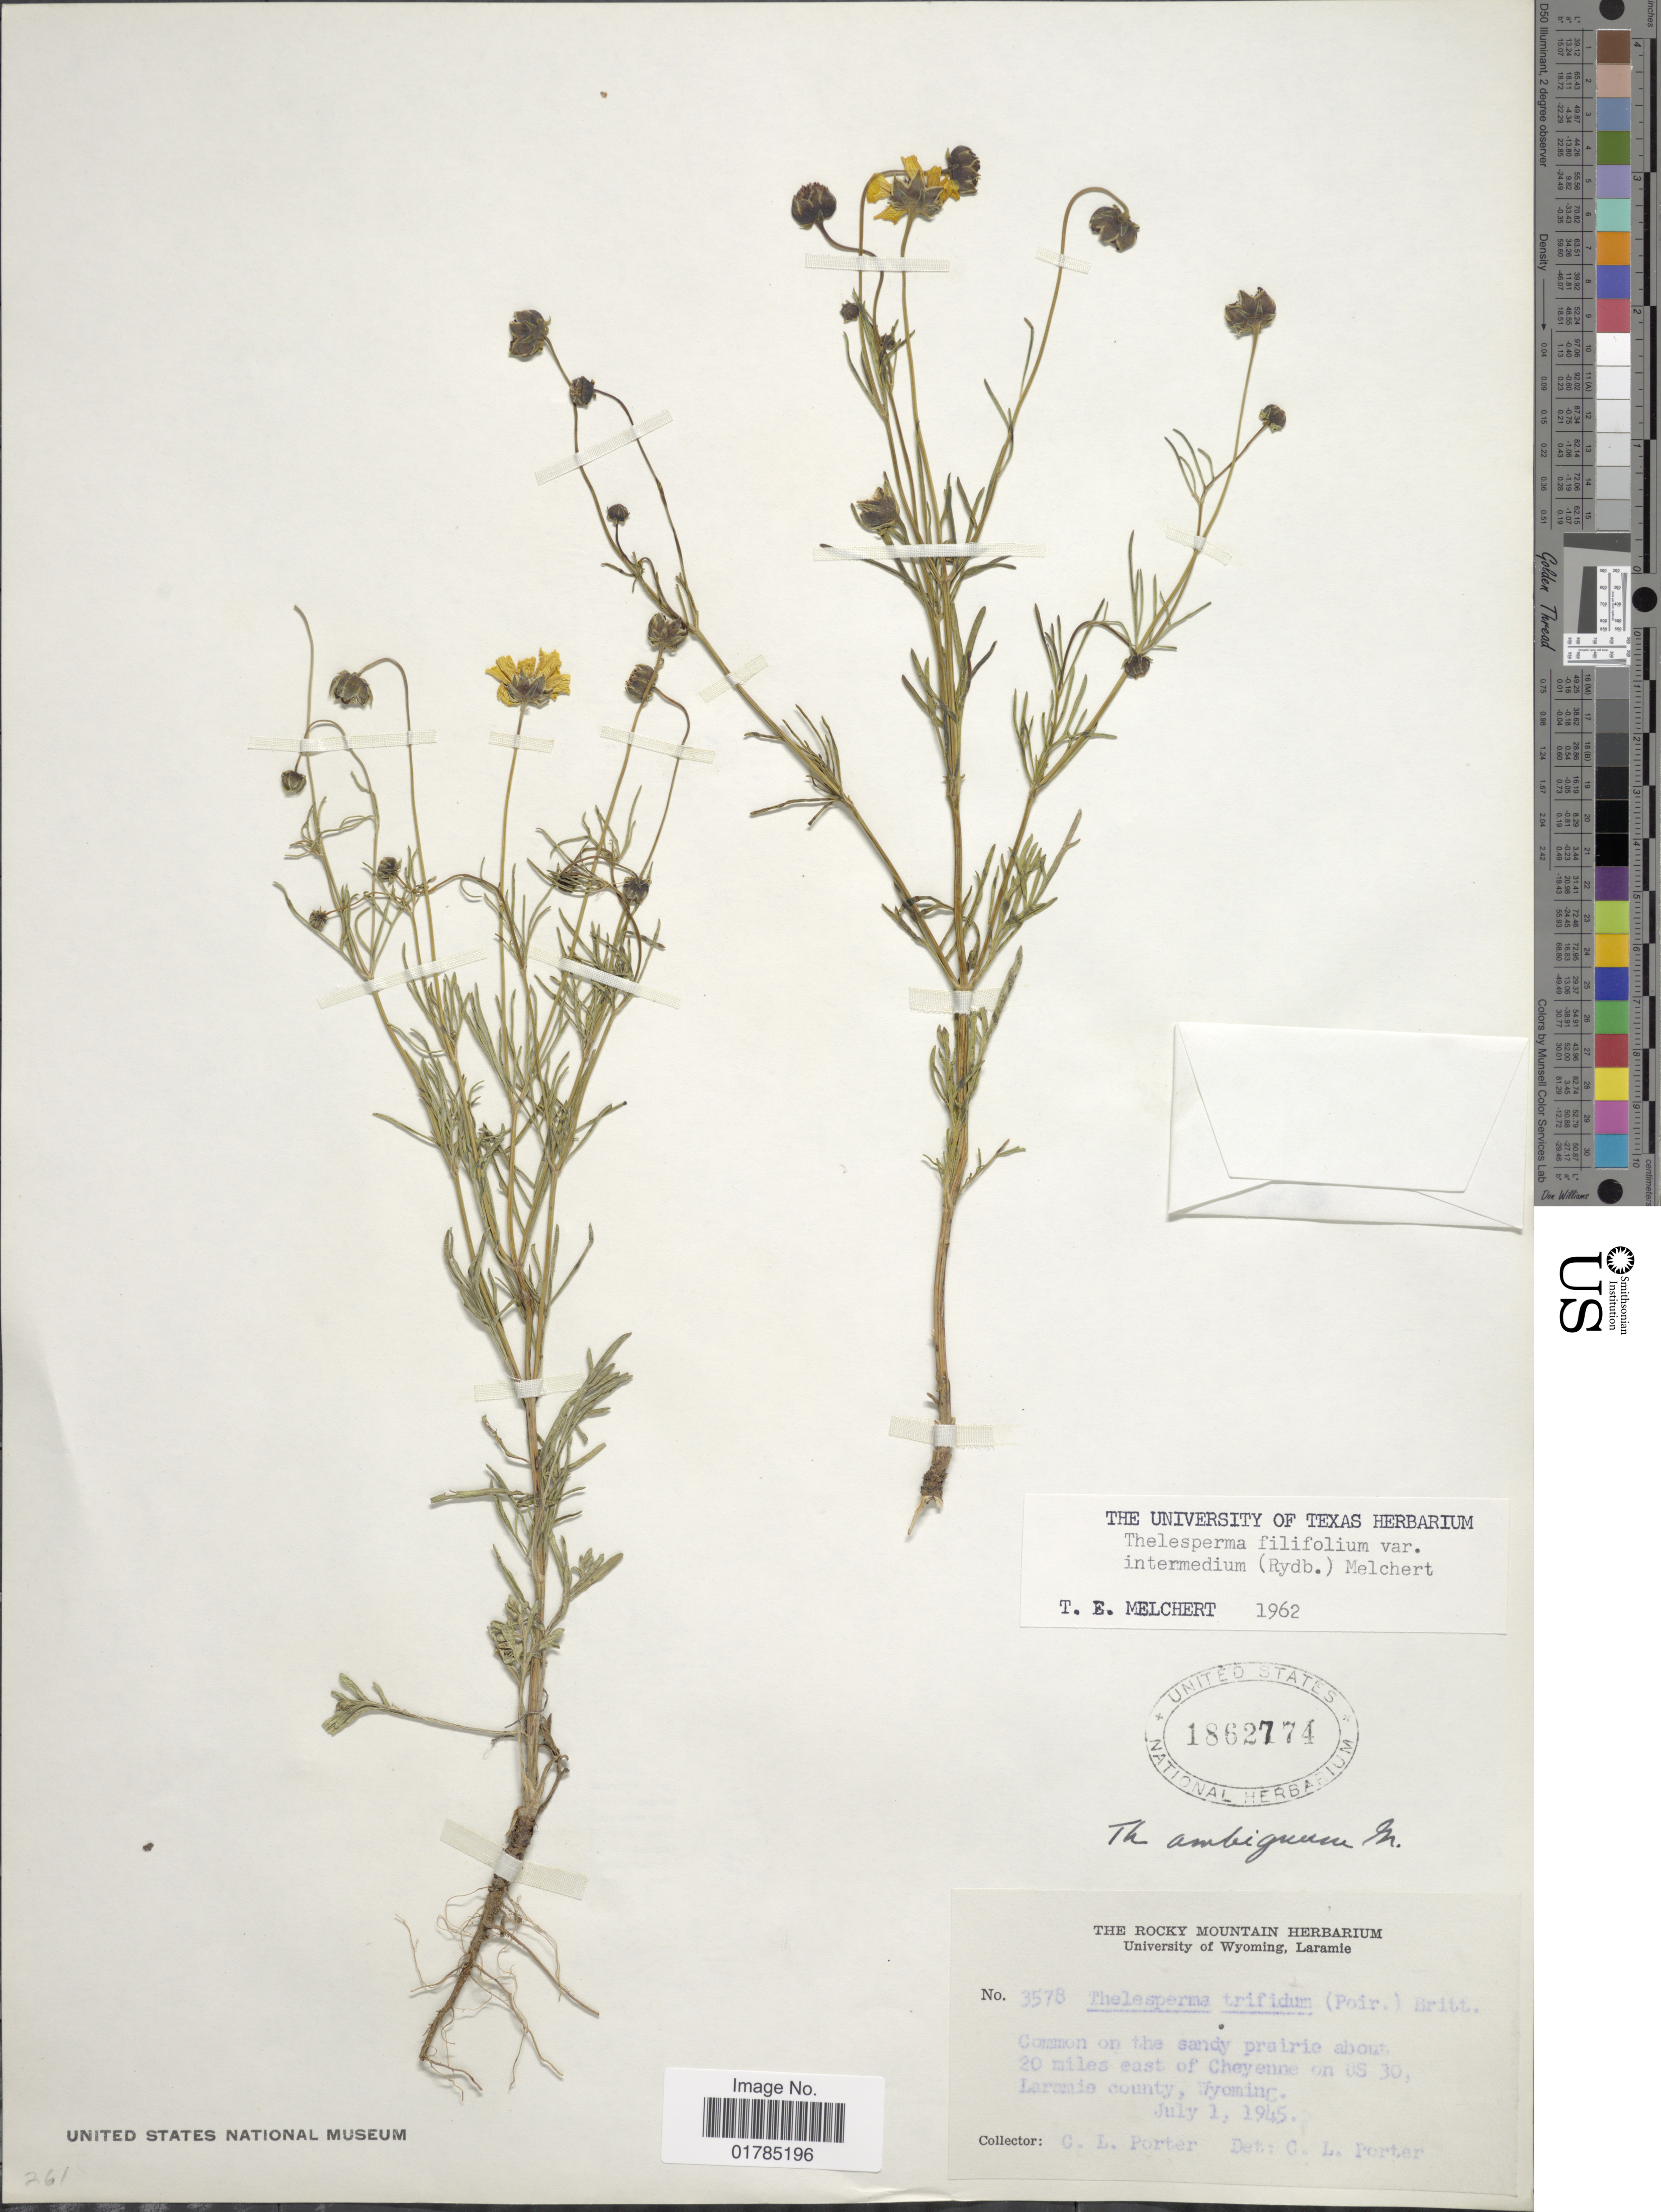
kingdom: Plantae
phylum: Tracheophyta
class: Magnoliopsida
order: Asterales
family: Asteraceae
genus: Thelesperma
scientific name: Thelesperma filifolium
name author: (Hook.) A. Gray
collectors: C. L. Porter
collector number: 3578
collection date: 1945-07-01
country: United States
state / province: Wyoming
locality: About 20 miles east of Cheyenne on US 30, Laramie county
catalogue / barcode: US 1862774